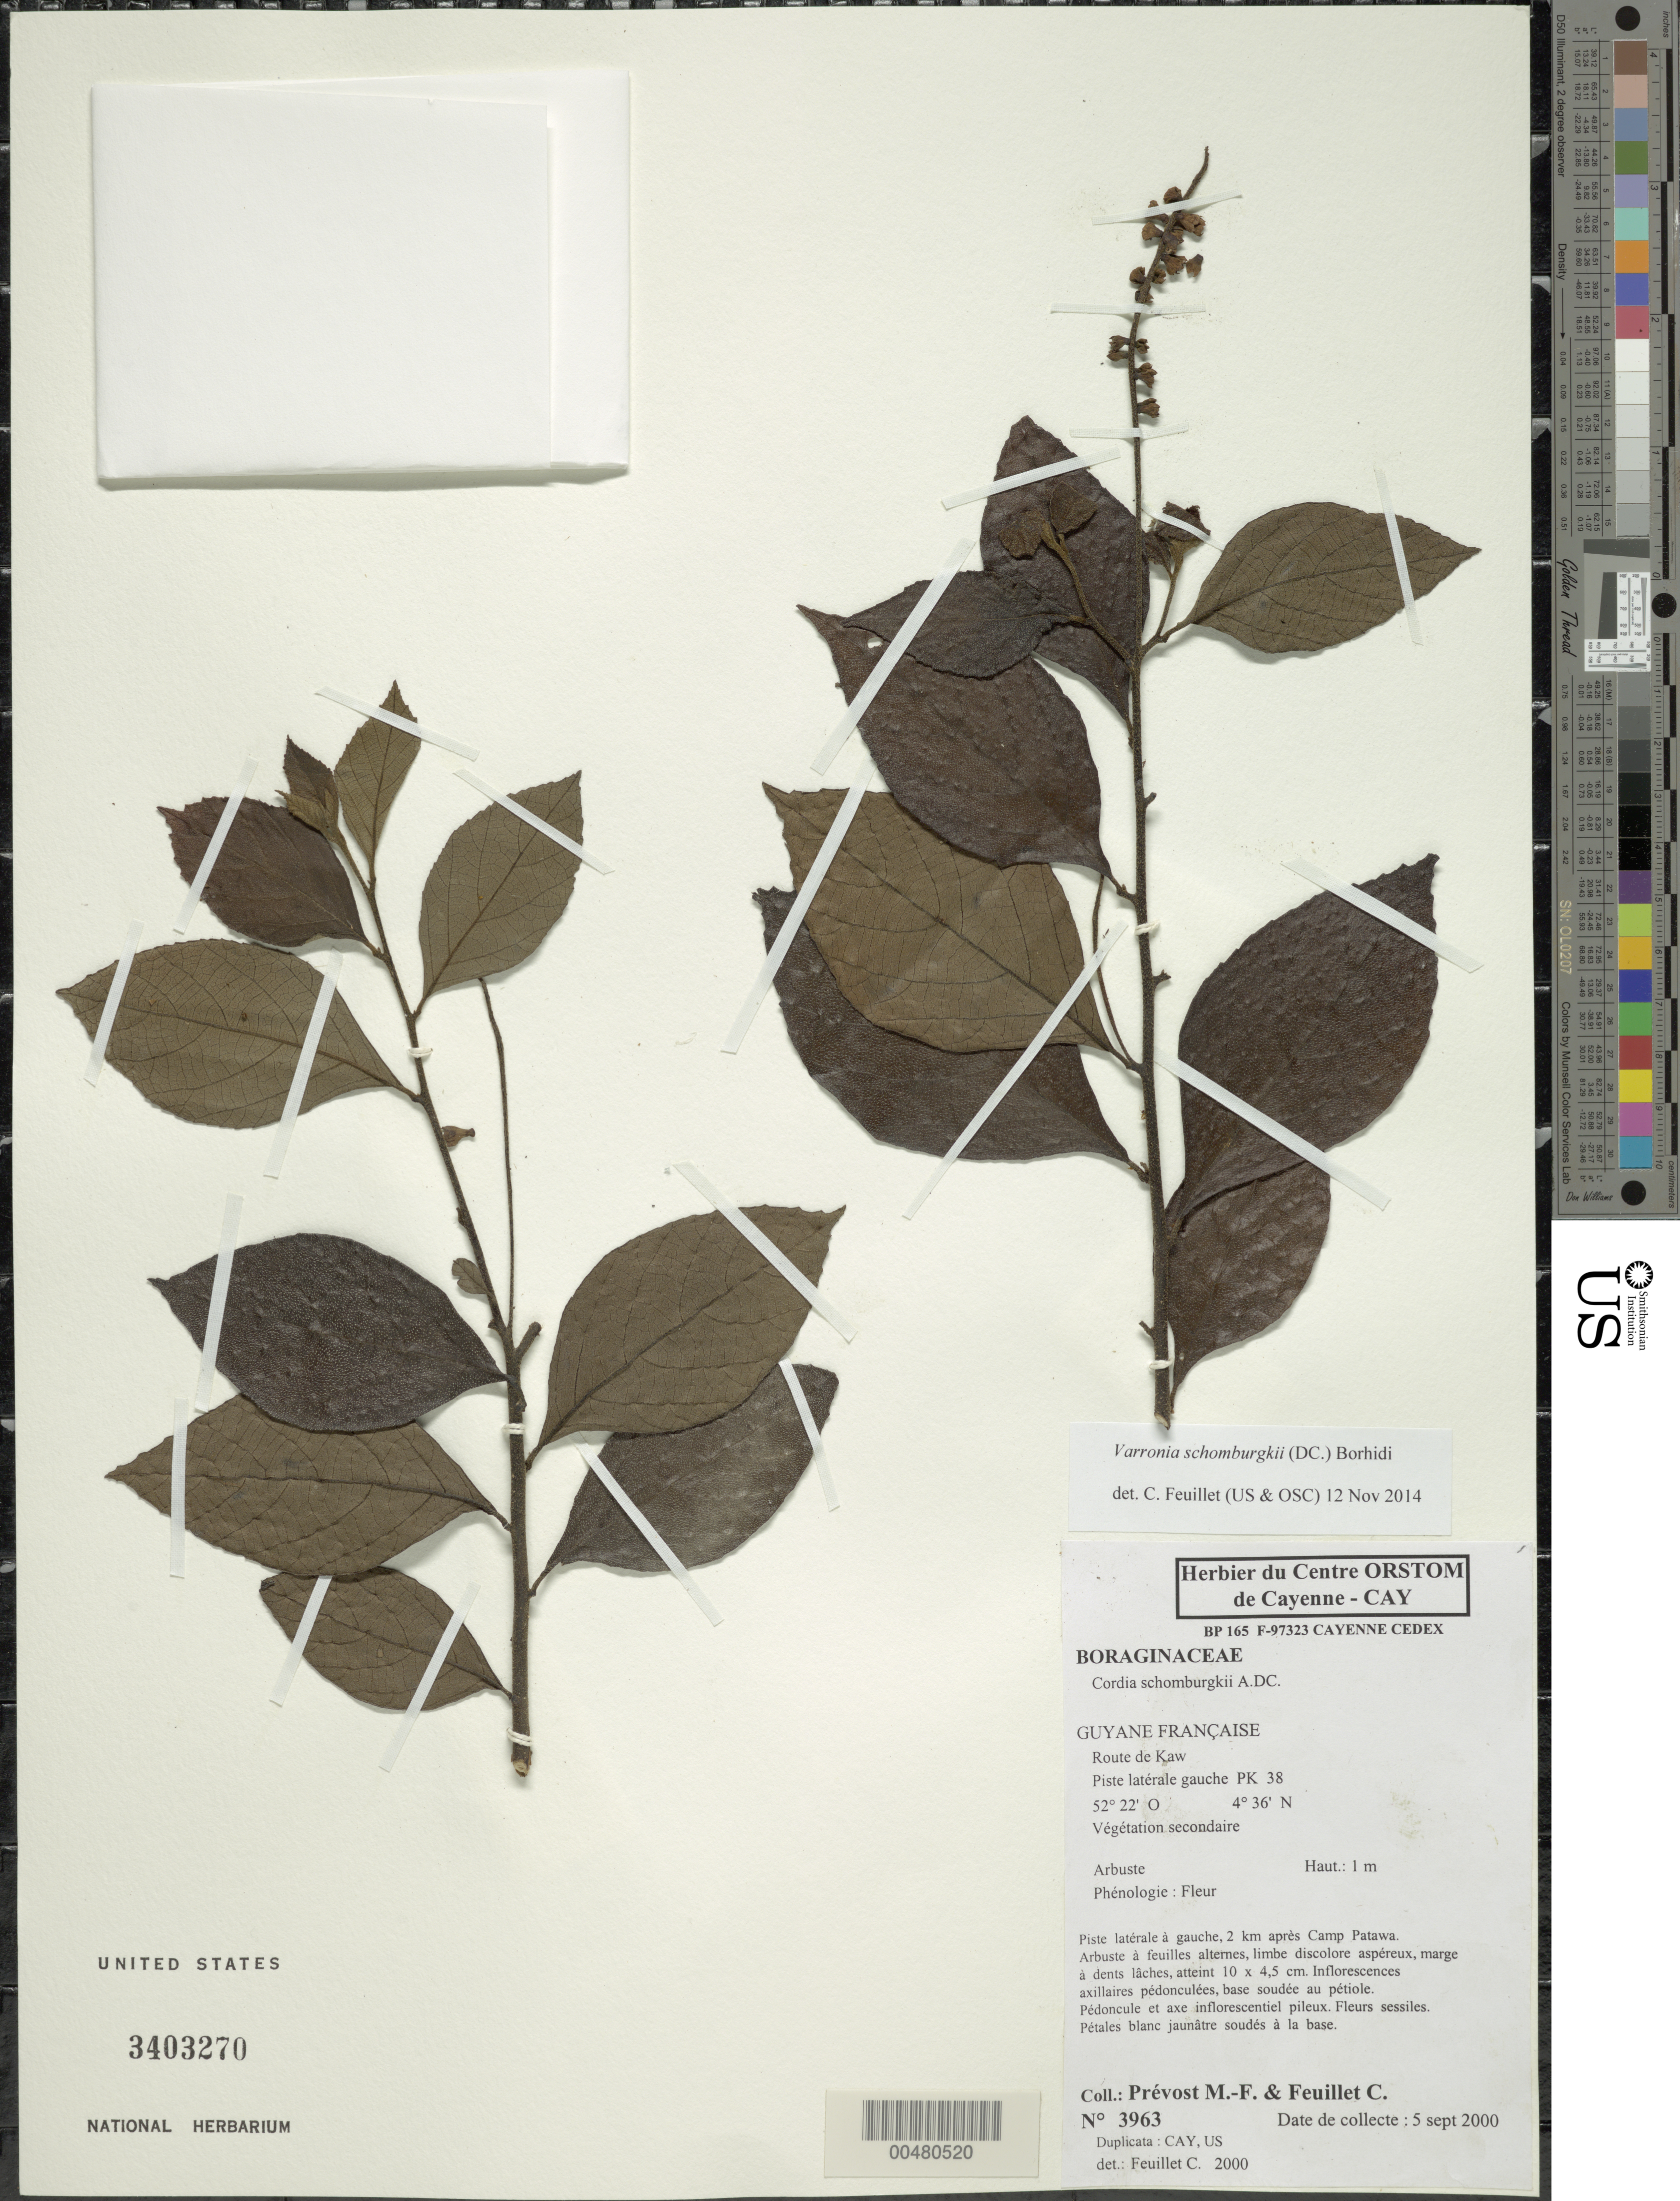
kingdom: Plantae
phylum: Tracheophyta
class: Magnoliopsida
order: Boraginales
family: Cordiaceae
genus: Varronia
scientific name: Varronia schomburgkii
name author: (DC.) Borhidi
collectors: M.-F. Prévost & C. Feuillet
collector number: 3963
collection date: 2000-09-05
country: French Guiana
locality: Guyane Française, Route de Kaw.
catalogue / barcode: US 3403270